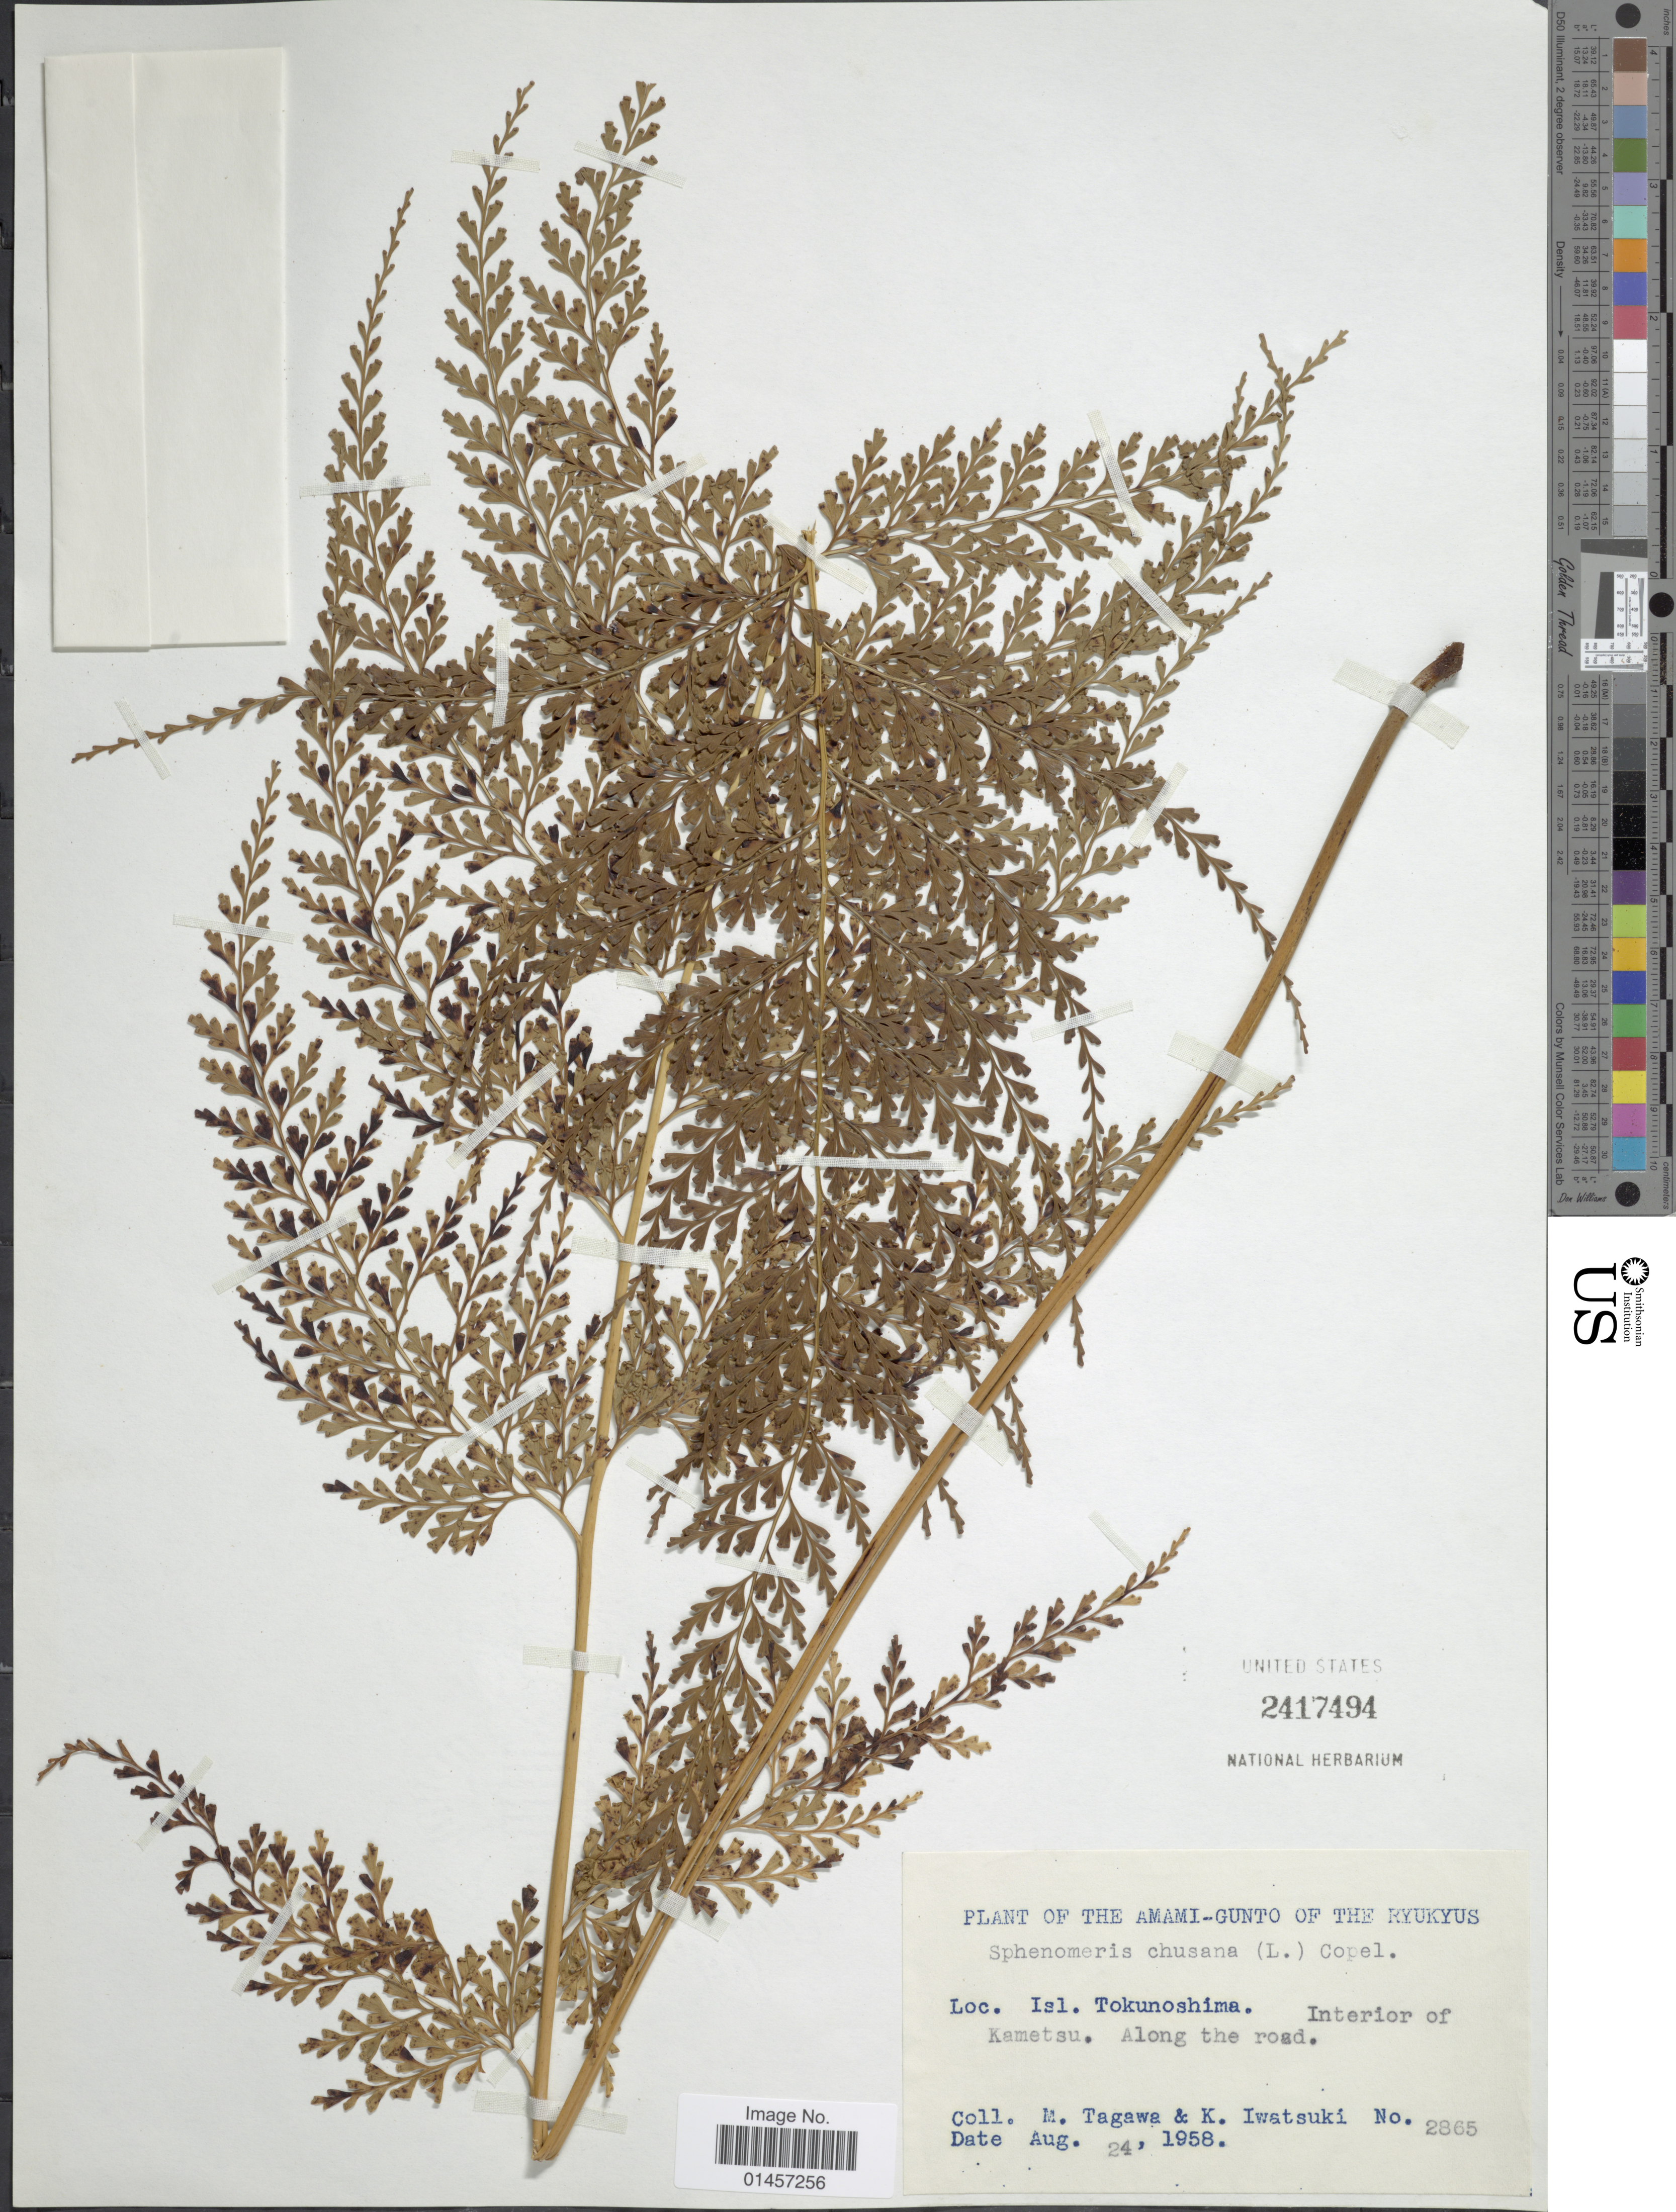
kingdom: Plantae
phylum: Tracheophyta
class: Polypodiopsida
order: Polypodiales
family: Lindsaeaceae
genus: Sphenomeris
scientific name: Sphenomeris chinensis var. chinensis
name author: (L.) Maxon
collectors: M. Tagawa & K. Iwatsuki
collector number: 2865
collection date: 1958-08-24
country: Japan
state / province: Okinawa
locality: Isl. Tokunoshima, interior of Kametsu, along the road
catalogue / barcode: US 2417494